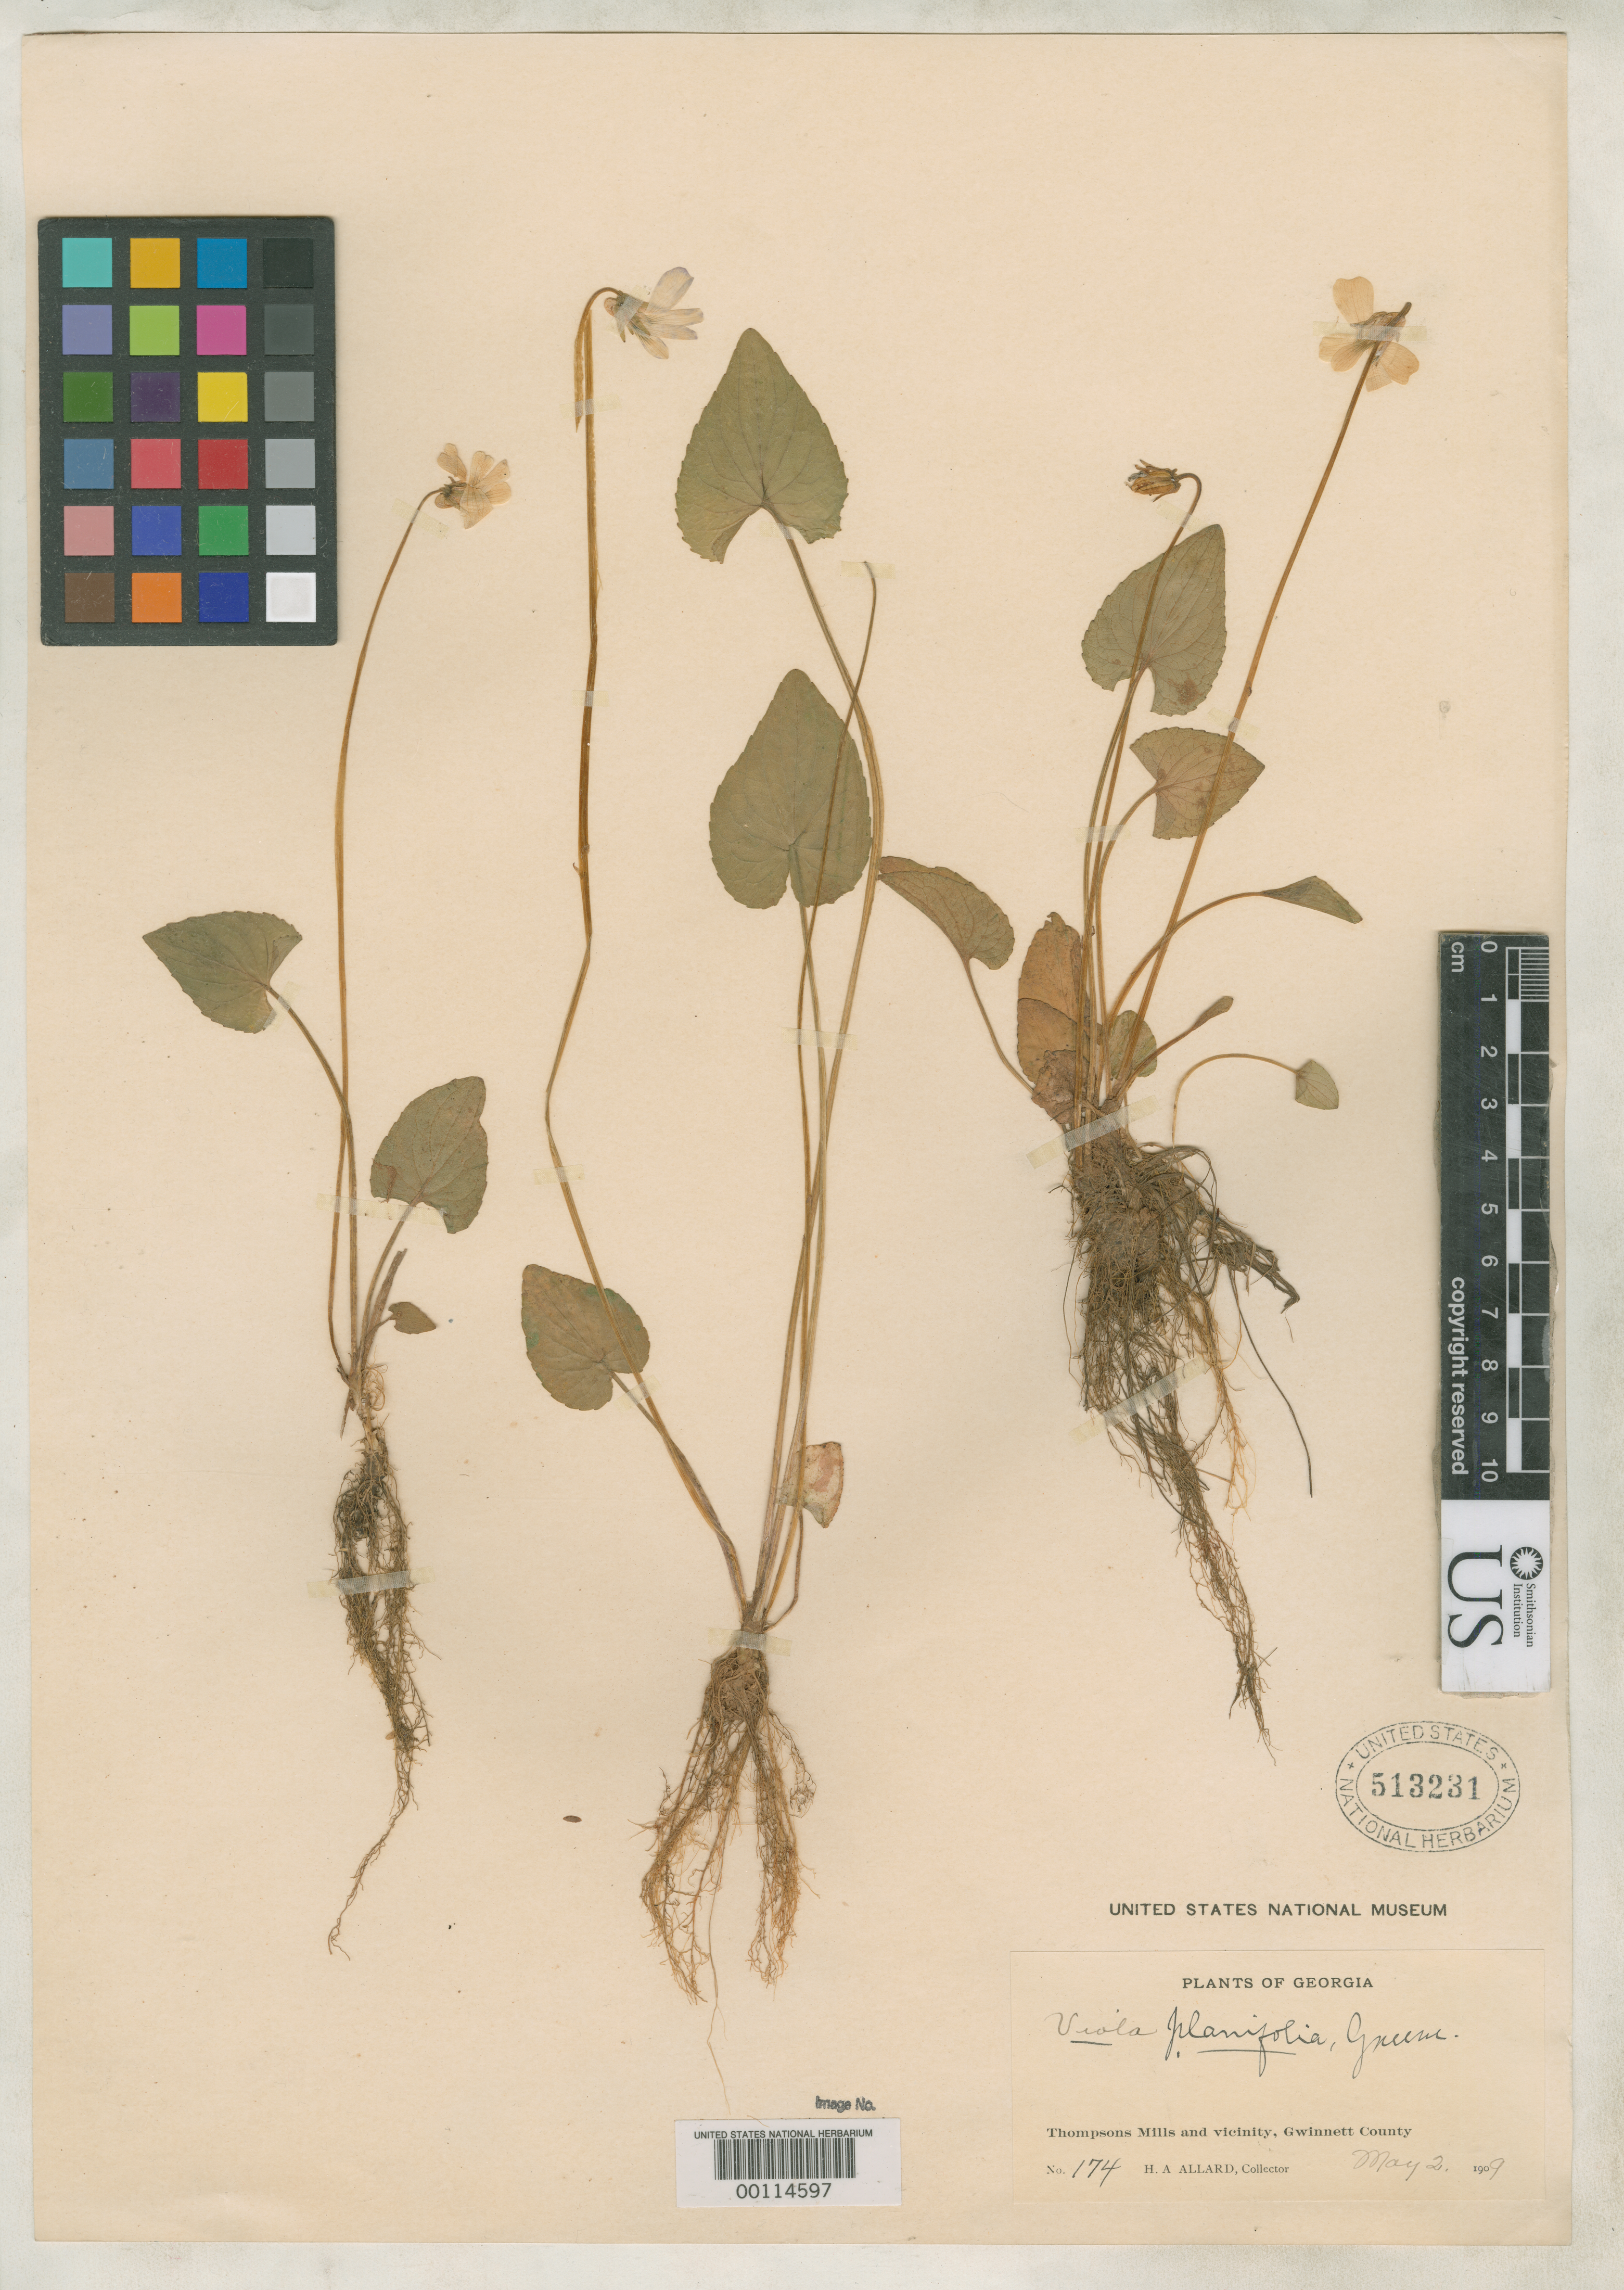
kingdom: Plantae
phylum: Tracheophyta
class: Magnoliopsida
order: Malpighiales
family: Violaceae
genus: Viola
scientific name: Viola planifolia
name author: Greene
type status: Isotype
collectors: H. A. Allard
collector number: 174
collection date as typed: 02 May 1909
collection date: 1909-05-02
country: United States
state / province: Georgia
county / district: Gwinnett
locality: Thompson's Mill's.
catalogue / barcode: US 513231